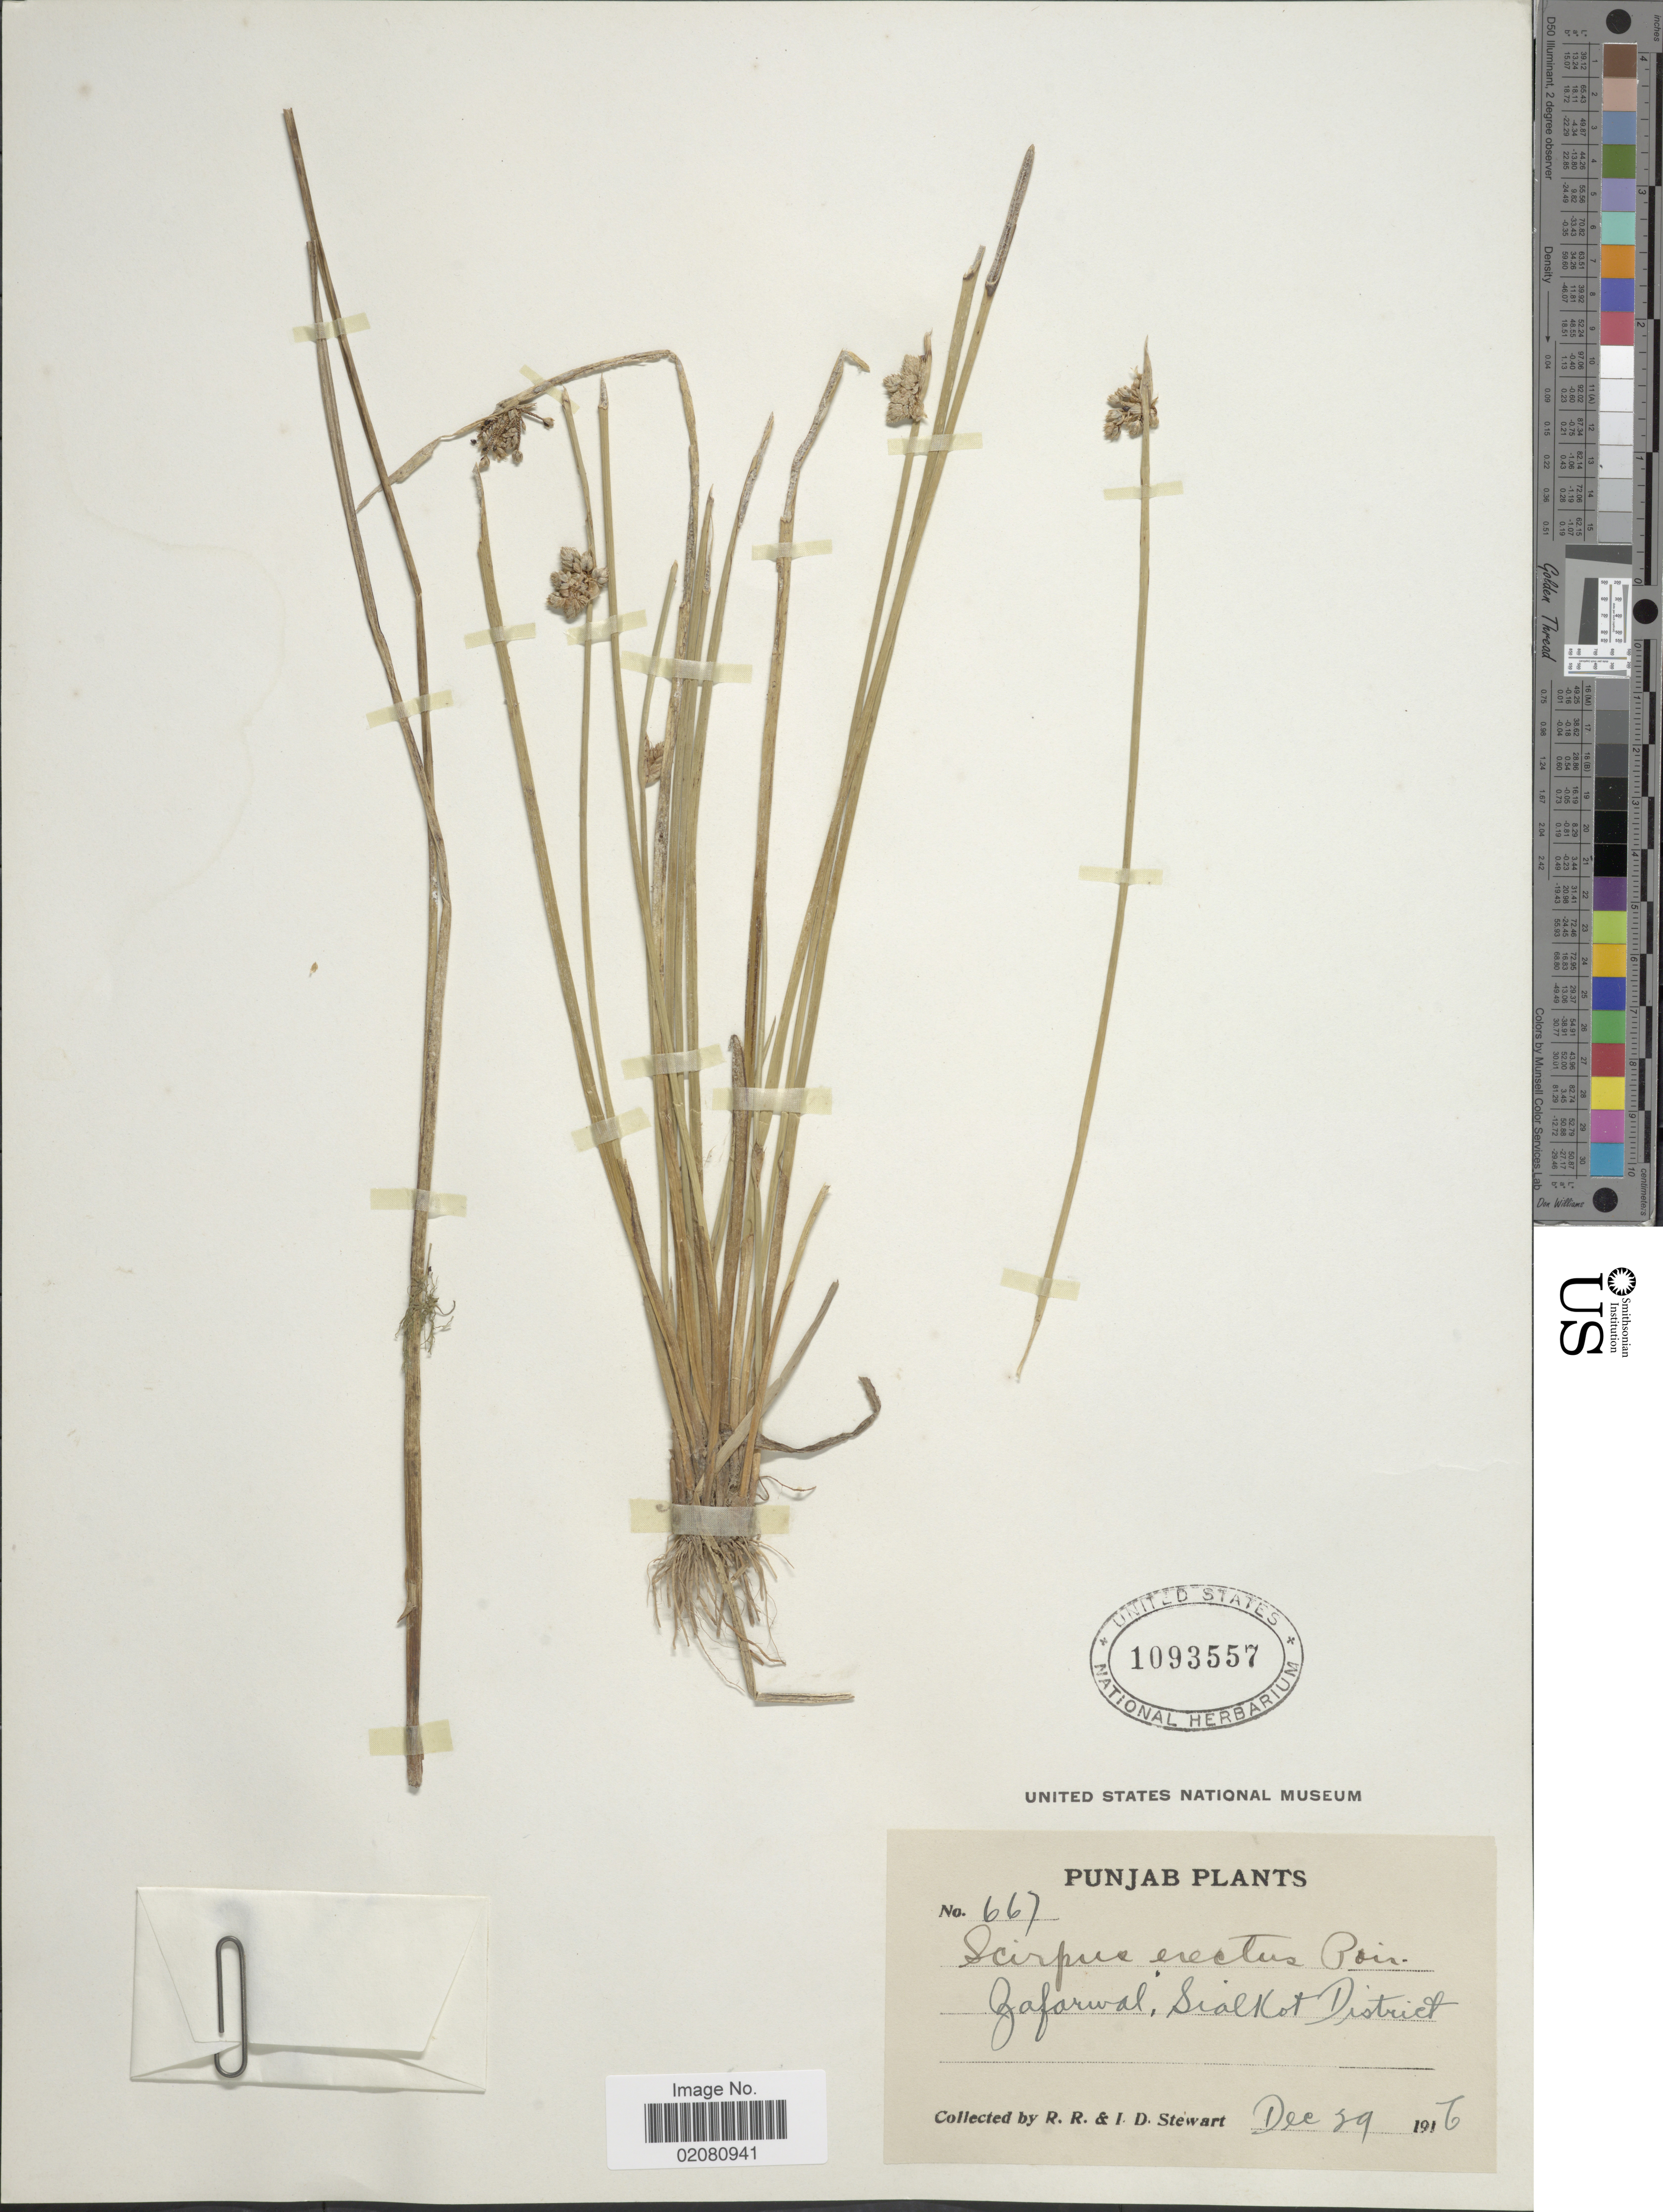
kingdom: Plantae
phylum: Tracheophyta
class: Liliopsida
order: Poales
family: Cyperaceae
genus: Schoenoplectus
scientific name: Schoenoplectus juncoides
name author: (Roxb.) Palla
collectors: R. R. Stewart & I. Stewart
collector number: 667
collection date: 1916-12-29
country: India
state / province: Punjab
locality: Zafarwal, Sialkot District.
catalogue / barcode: US 1093557